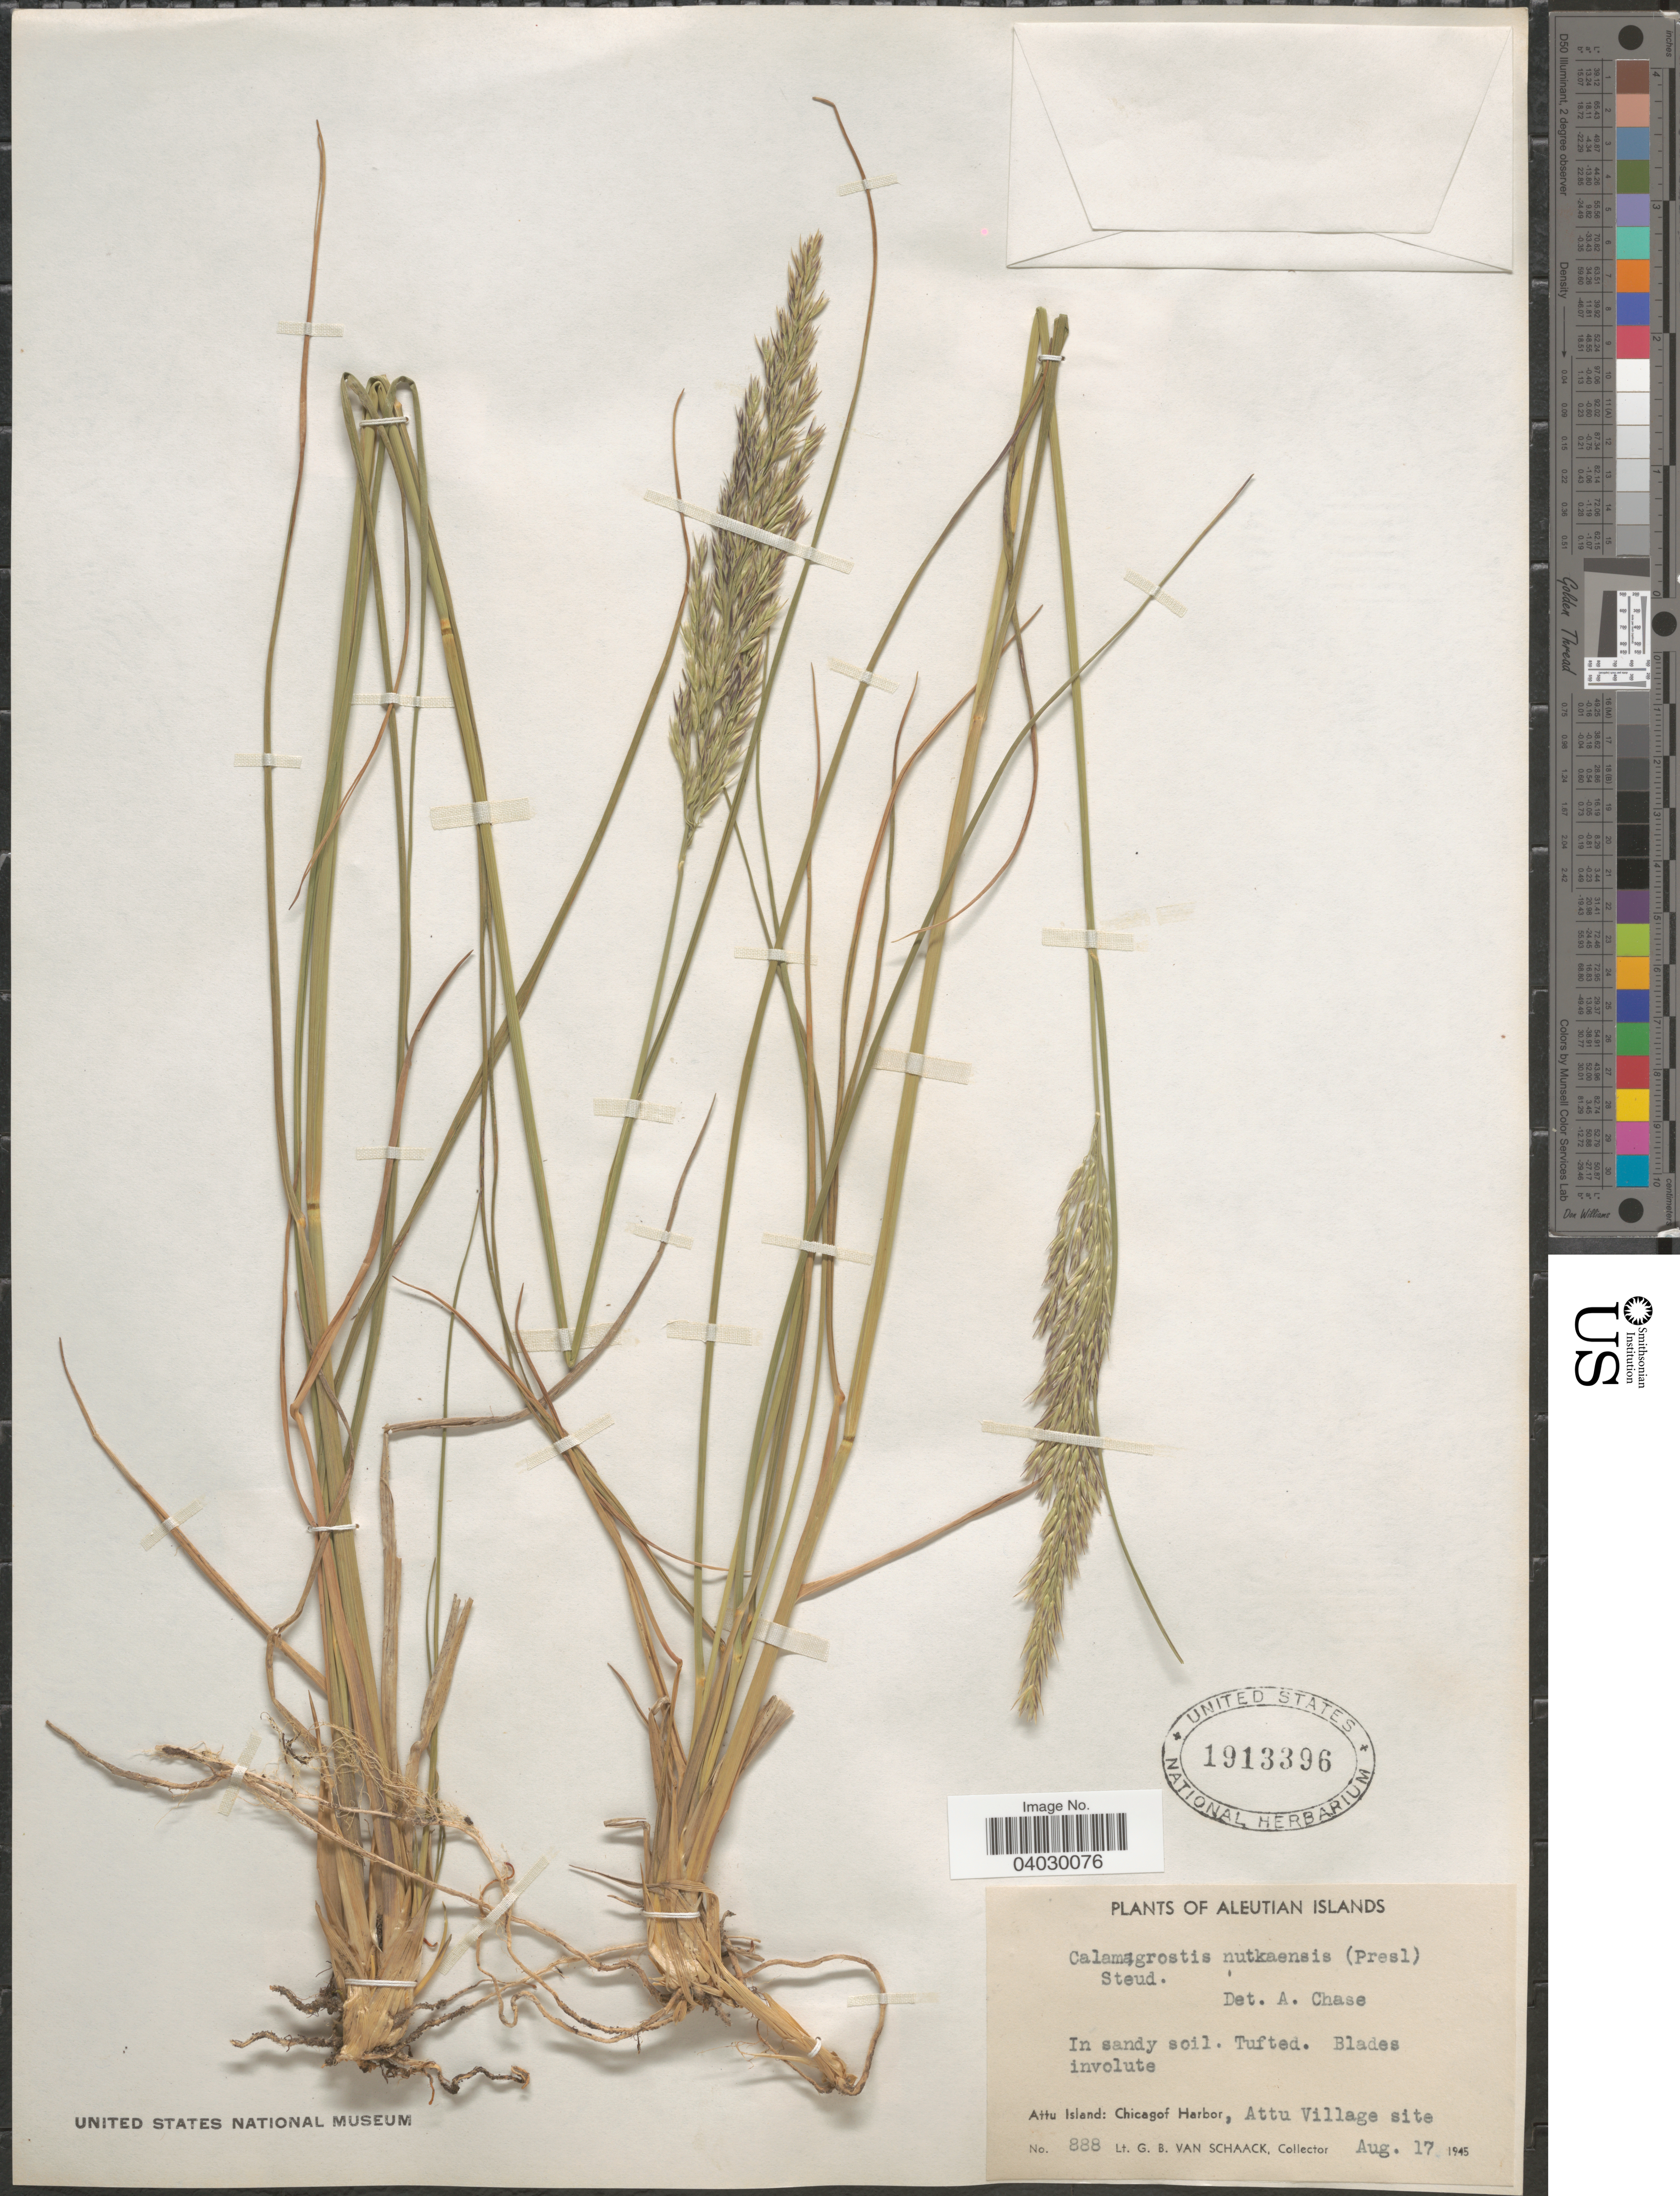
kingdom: Plantae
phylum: Tracheophyta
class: Liliopsida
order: Poales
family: Poaceae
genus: Calamagrostis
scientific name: Calamagrostis nutkaensis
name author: (J. Presl) Steud.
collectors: G. Van Schaack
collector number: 888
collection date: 1945-08-17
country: United States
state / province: Alaska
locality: Aleutian Islands. Attu Island: Chicagof Harbor, Attu Village site.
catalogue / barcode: US 1913396